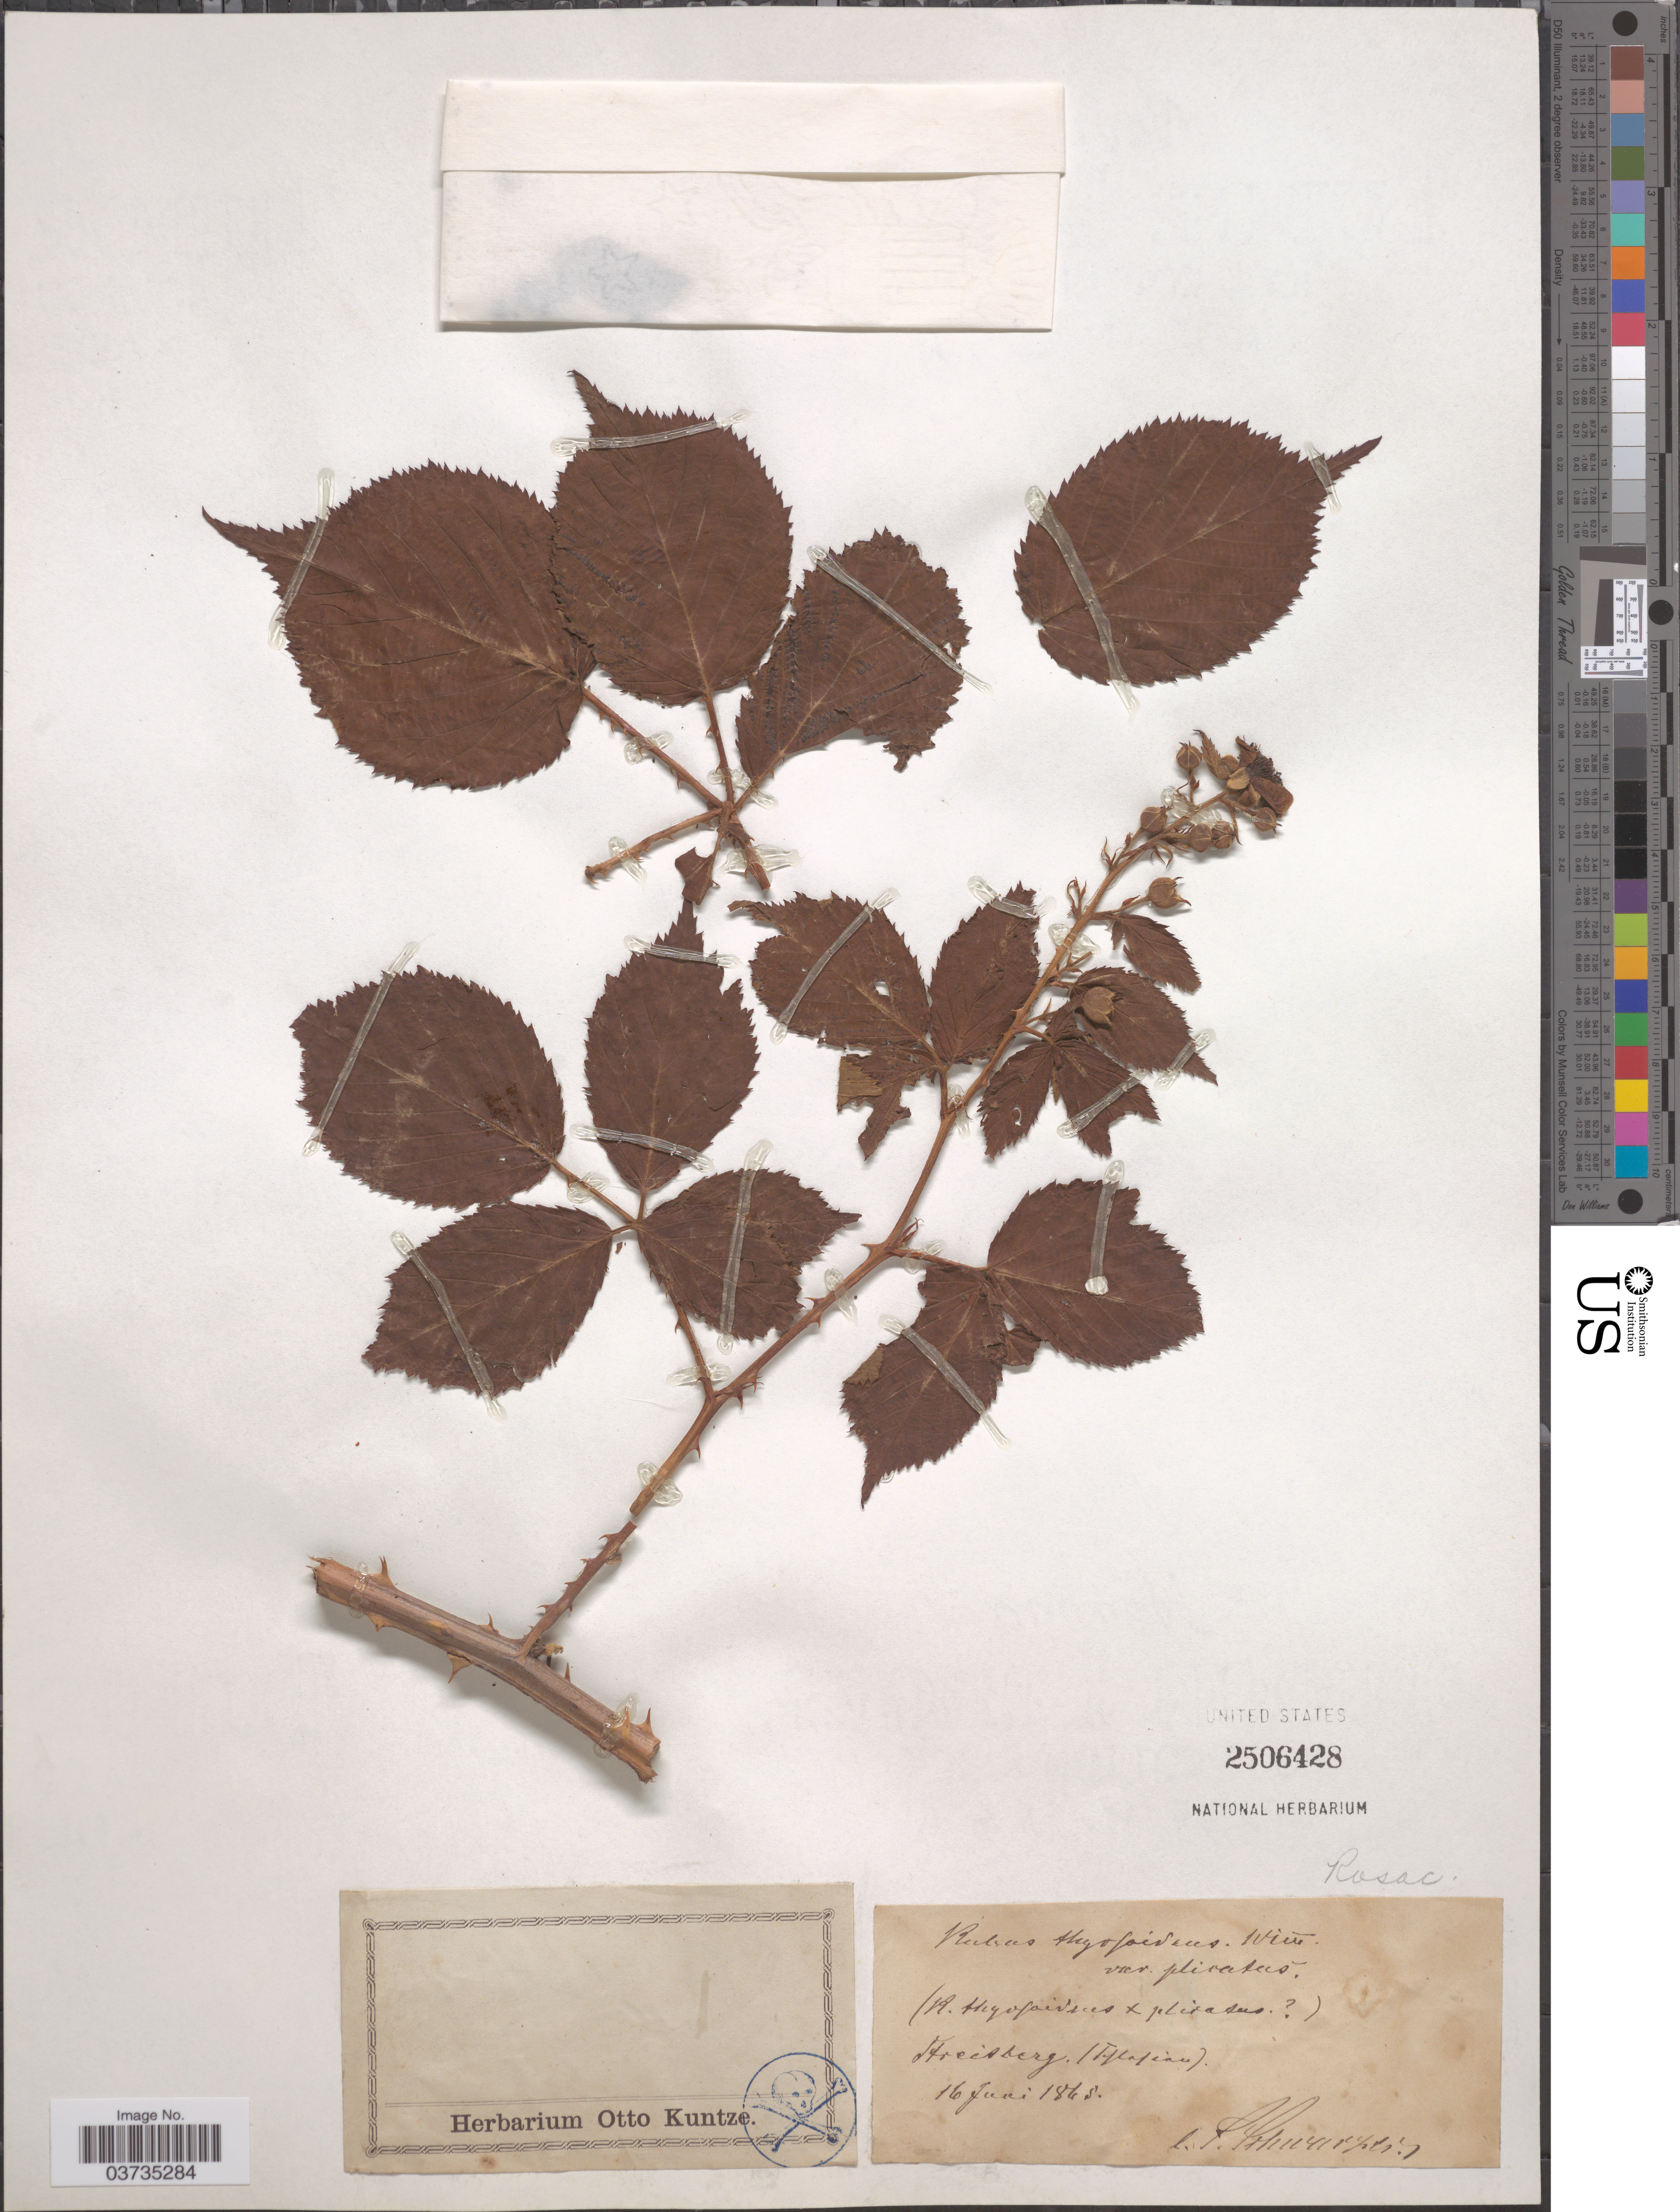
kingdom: Plantae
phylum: Tracheophyta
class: Magnoliopsida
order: Rosales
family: Rosaceae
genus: Rubus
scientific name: Rubus thyrsoideus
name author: Wimm.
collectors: S. Schwarzer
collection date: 1865-06-16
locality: Hreitberg [interpreted] ( [illegible text]).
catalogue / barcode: US 2506428